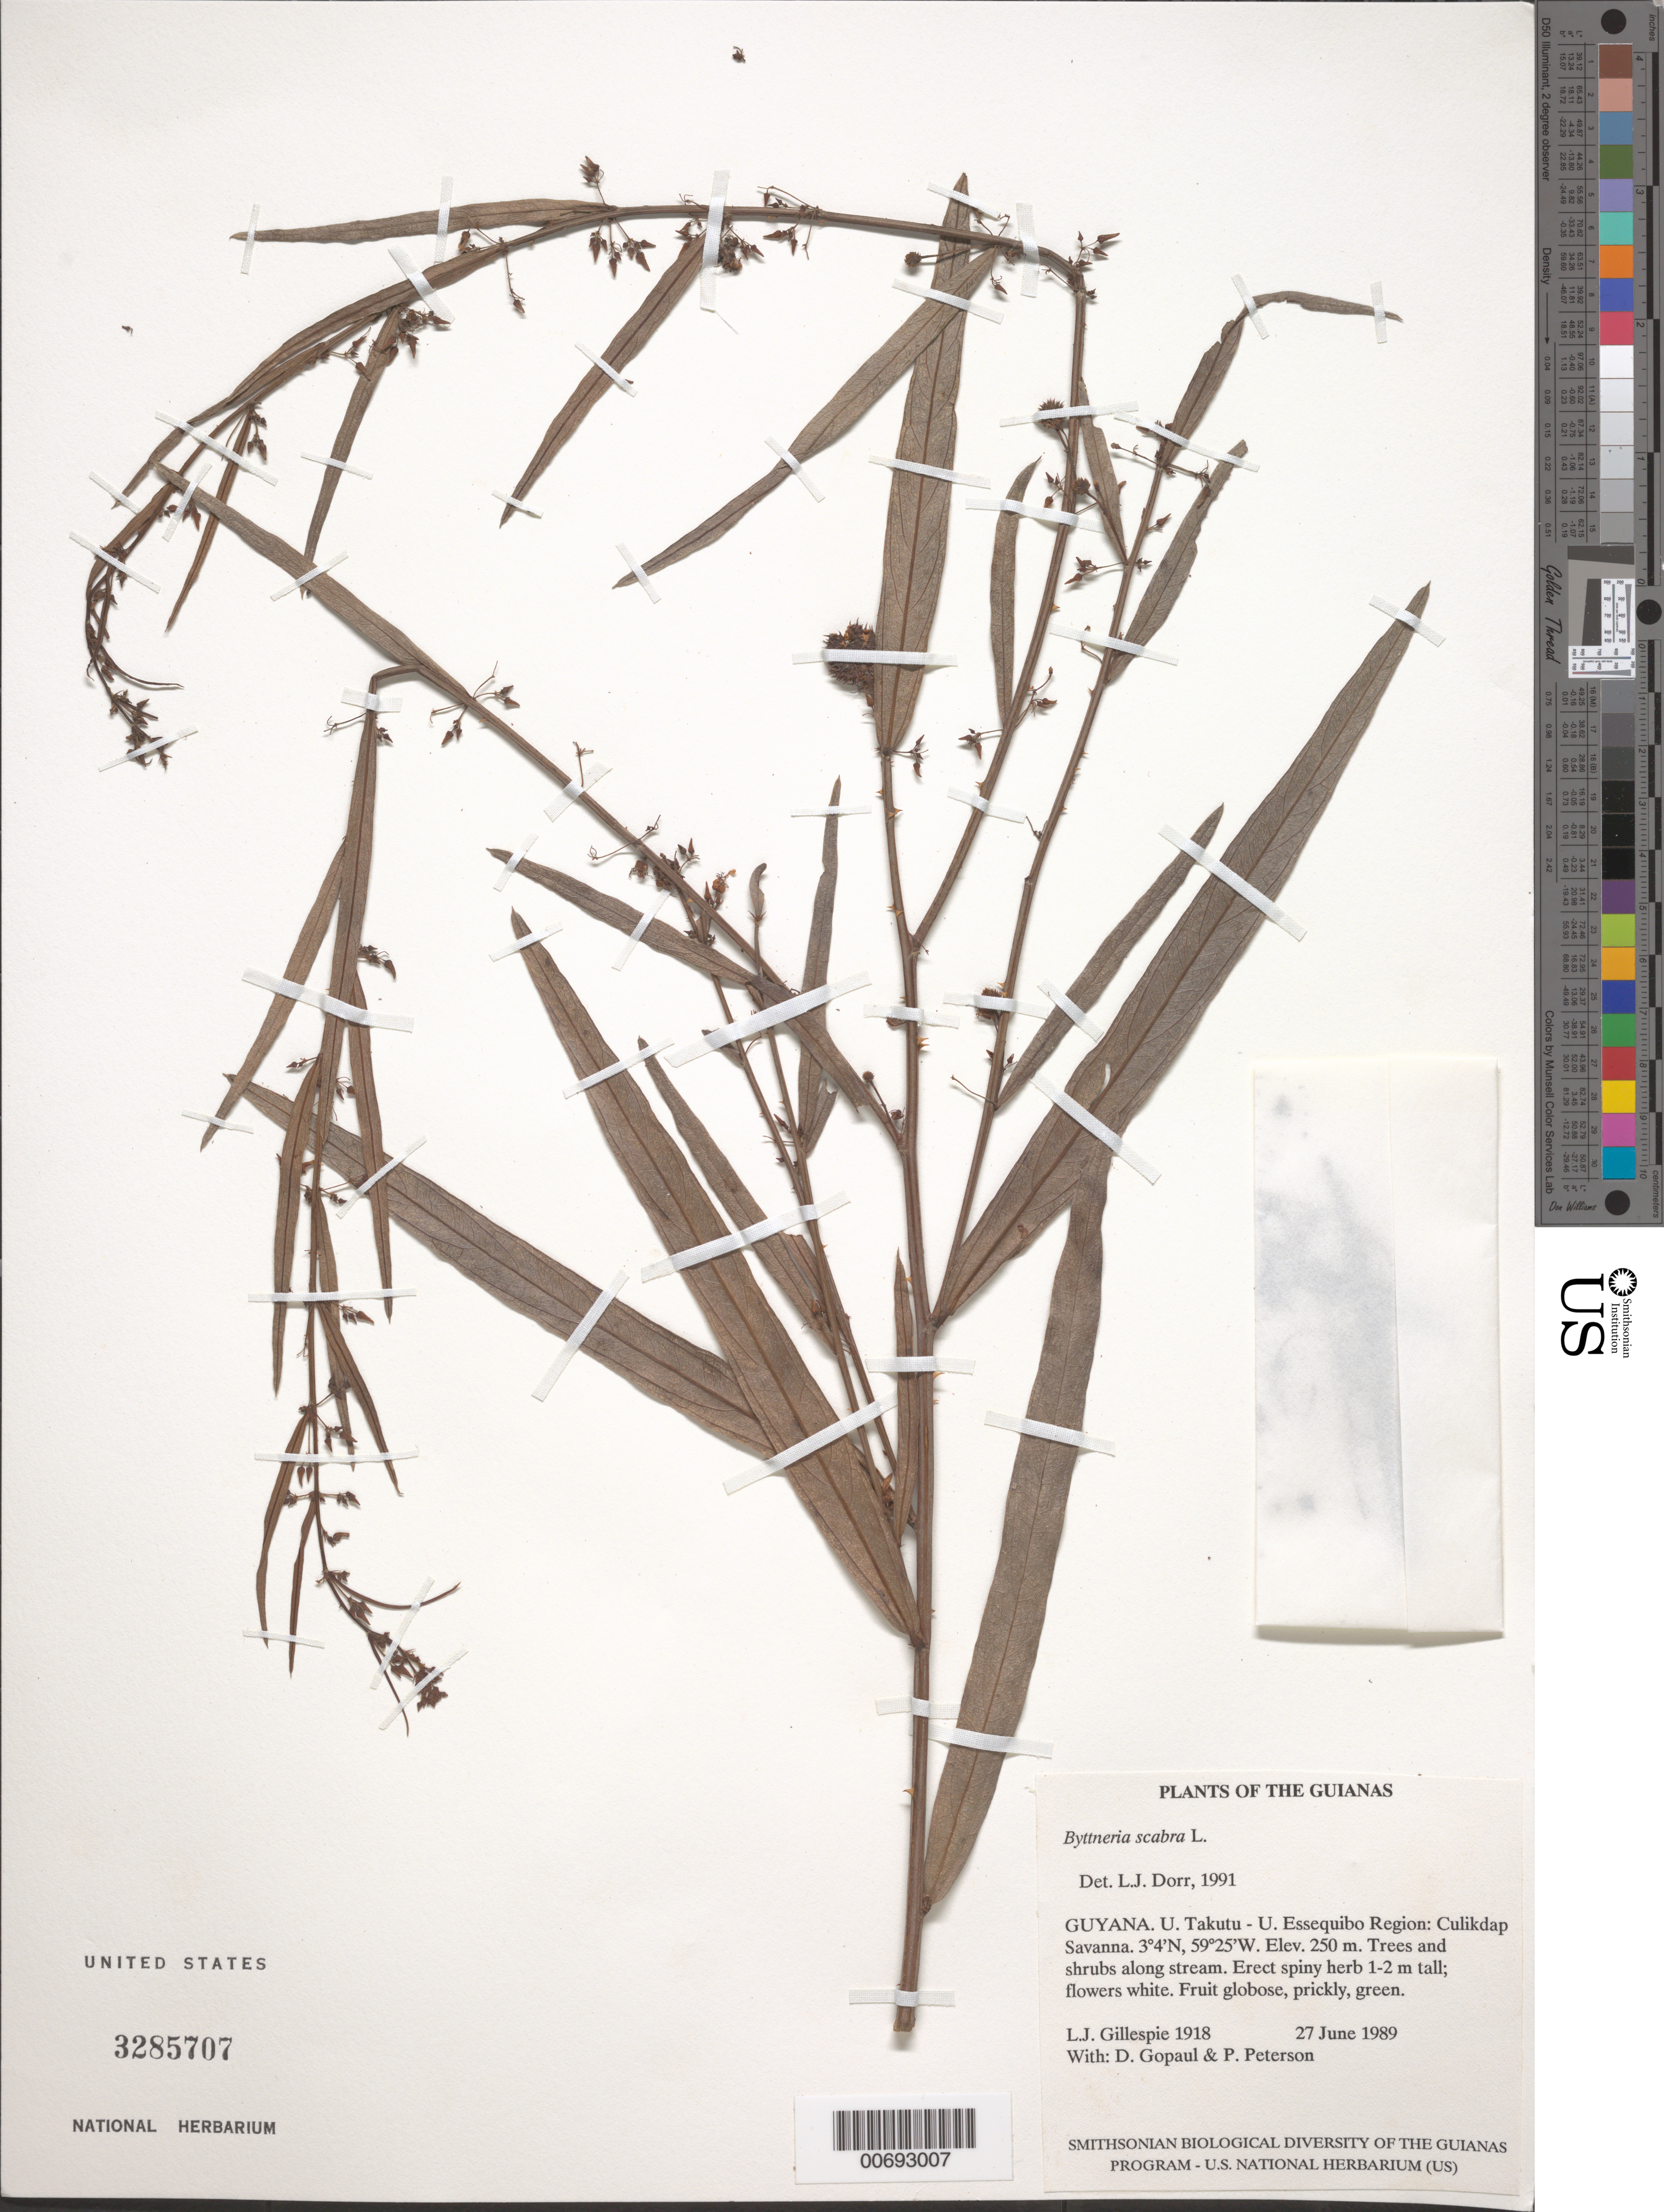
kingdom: Plantae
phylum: Tracheophyta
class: Magnoliopsida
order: Malvales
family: Malvaceae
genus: Byttneria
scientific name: Byttneria scabra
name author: L.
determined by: Dorr, L. J., (BOT), Smithsonian Institution - National Museum of Natural History (UNITED STATES)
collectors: L. J. Gillespie, D. Gopaul & P. M. Peterson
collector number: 1918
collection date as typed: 27 June 1989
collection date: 1989-06-27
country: Guyana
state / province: U. Takutu-U. Essequibo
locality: SE Kanuku Mts, Culikdap Savanna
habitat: Trees and shrubs along stream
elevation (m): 250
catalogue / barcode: US 3285707